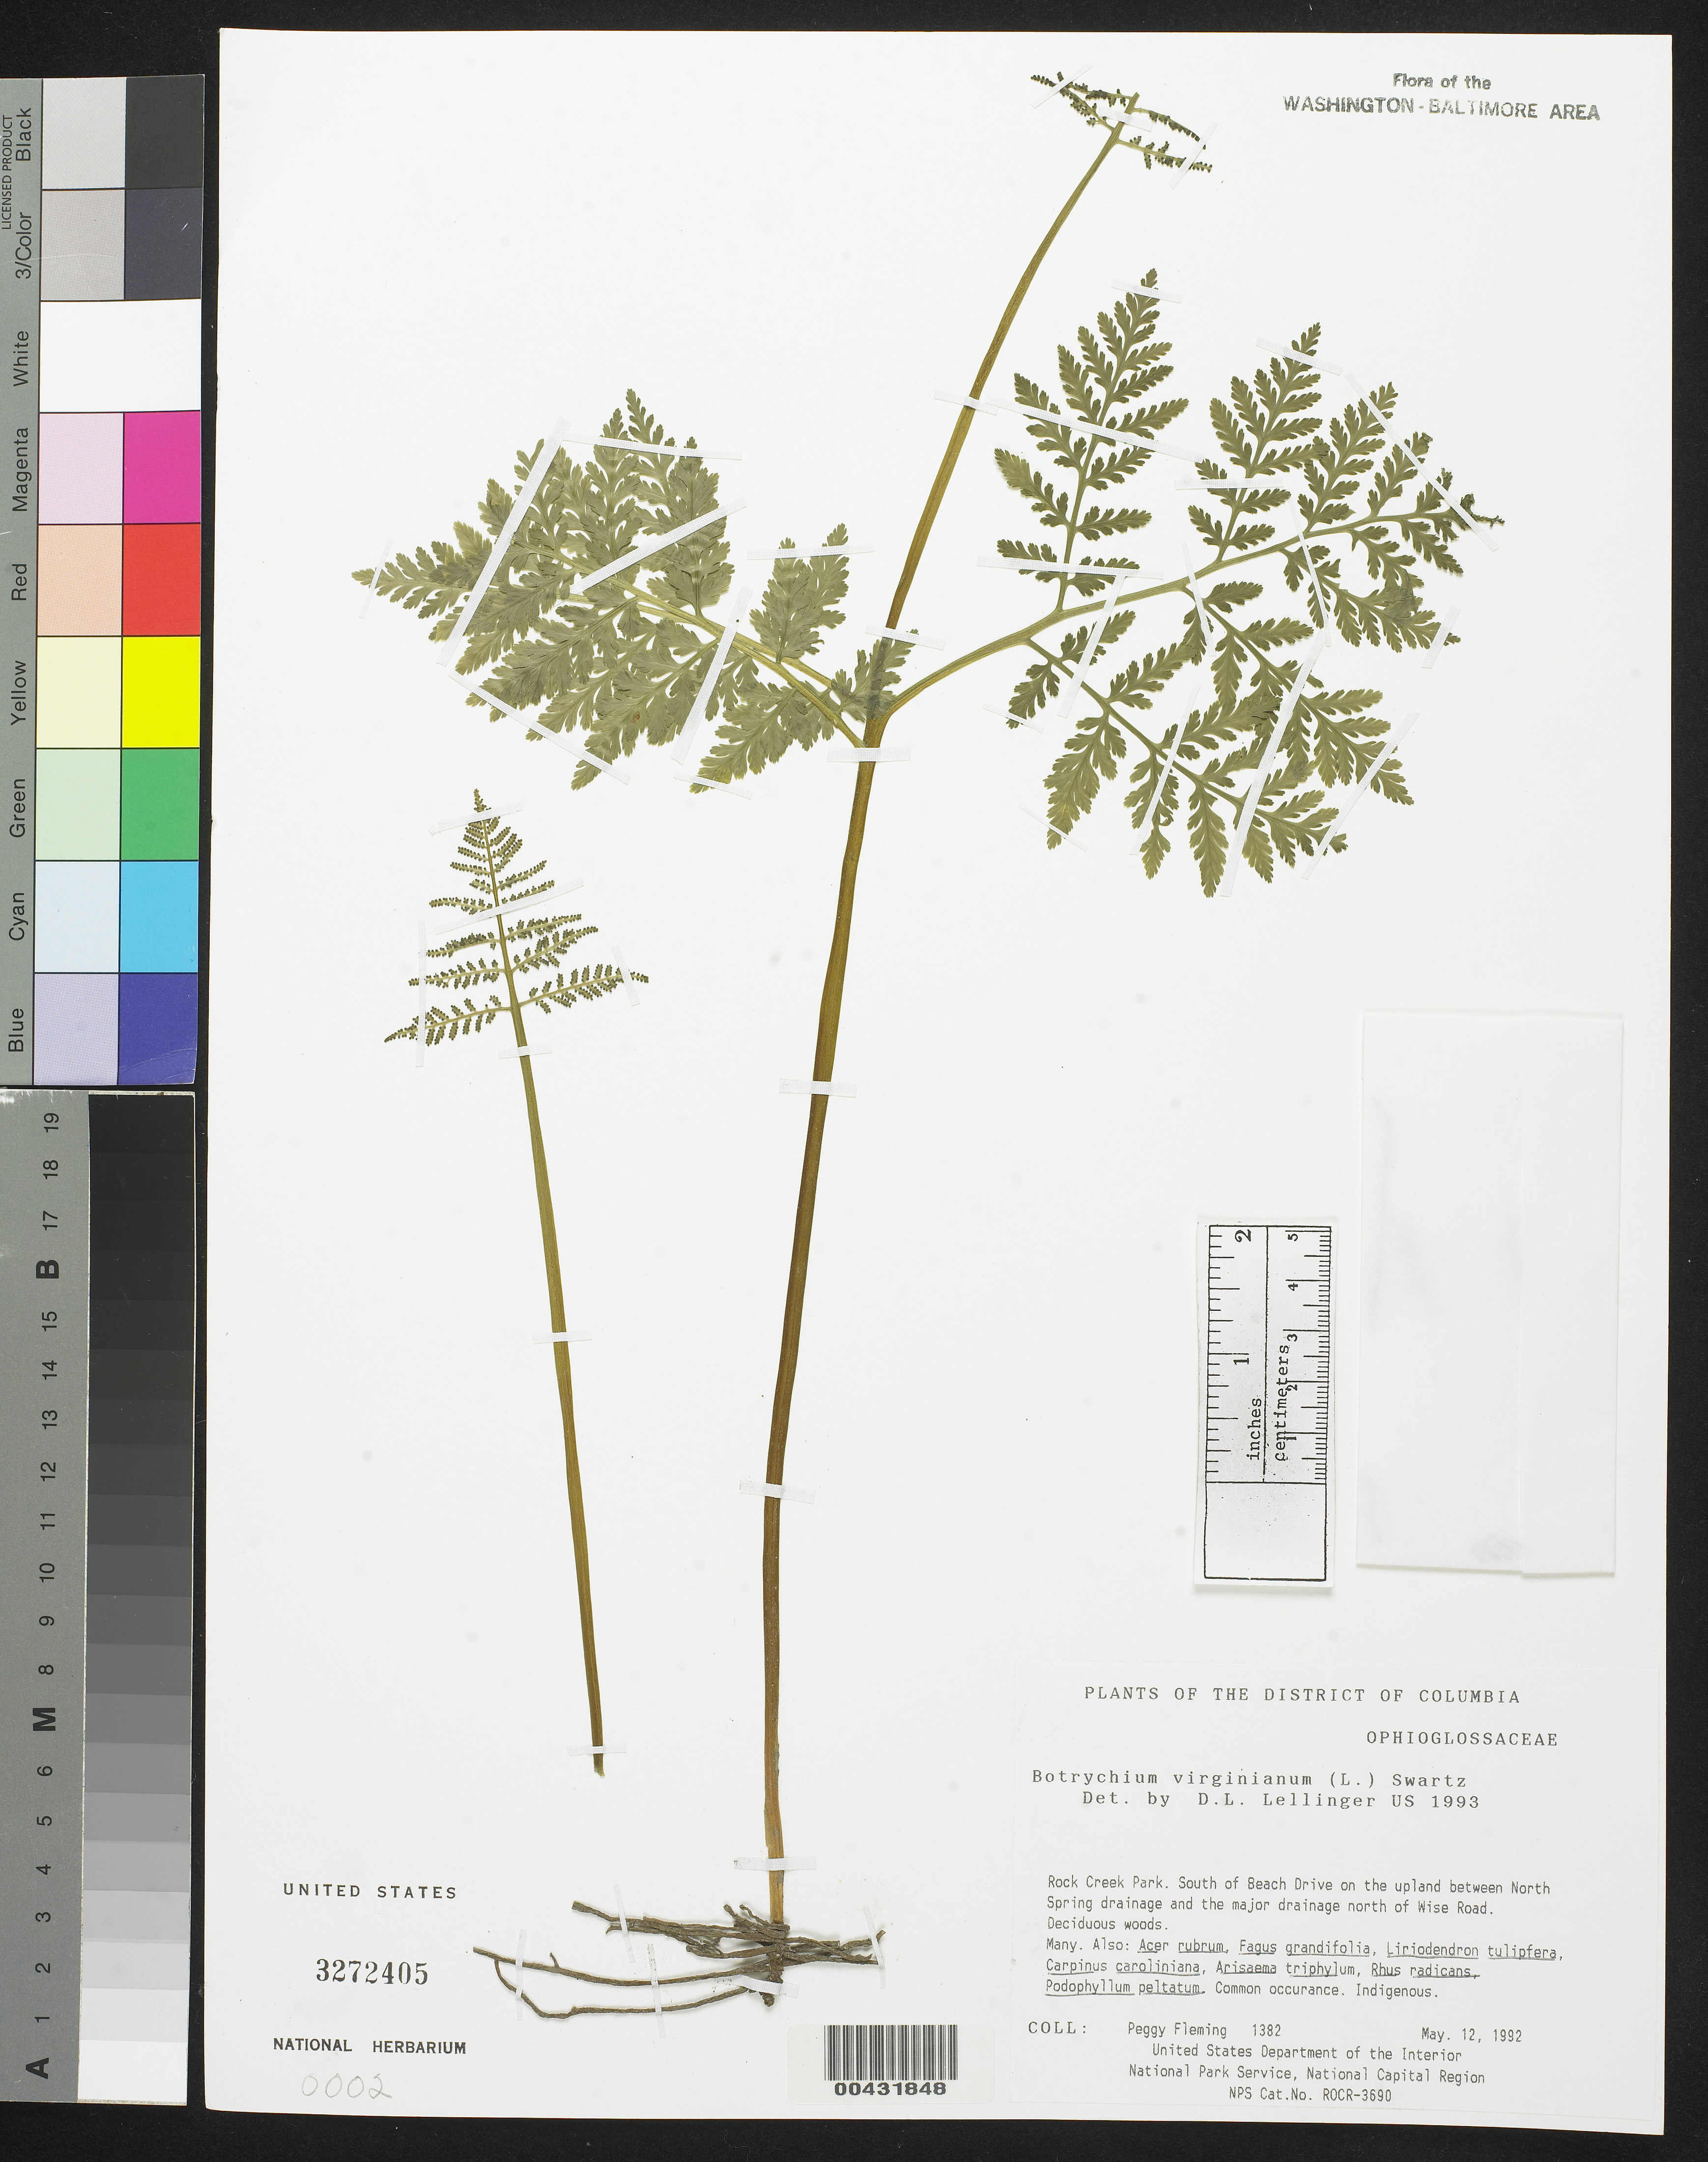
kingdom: Plantae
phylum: Tracheophyta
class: Polypodiopsida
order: Ophioglossales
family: Ophioglossaceae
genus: Botrychium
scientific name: Botrychium virginianum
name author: (L.) Sw.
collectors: P. Fleming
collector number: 1382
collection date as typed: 12 May 1992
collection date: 1992-05-12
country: United States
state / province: District of Columbia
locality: Rock Creek Park, S of Beach Drive, between North Spring drainage and major drainage N of Wise Road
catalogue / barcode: US 3272405